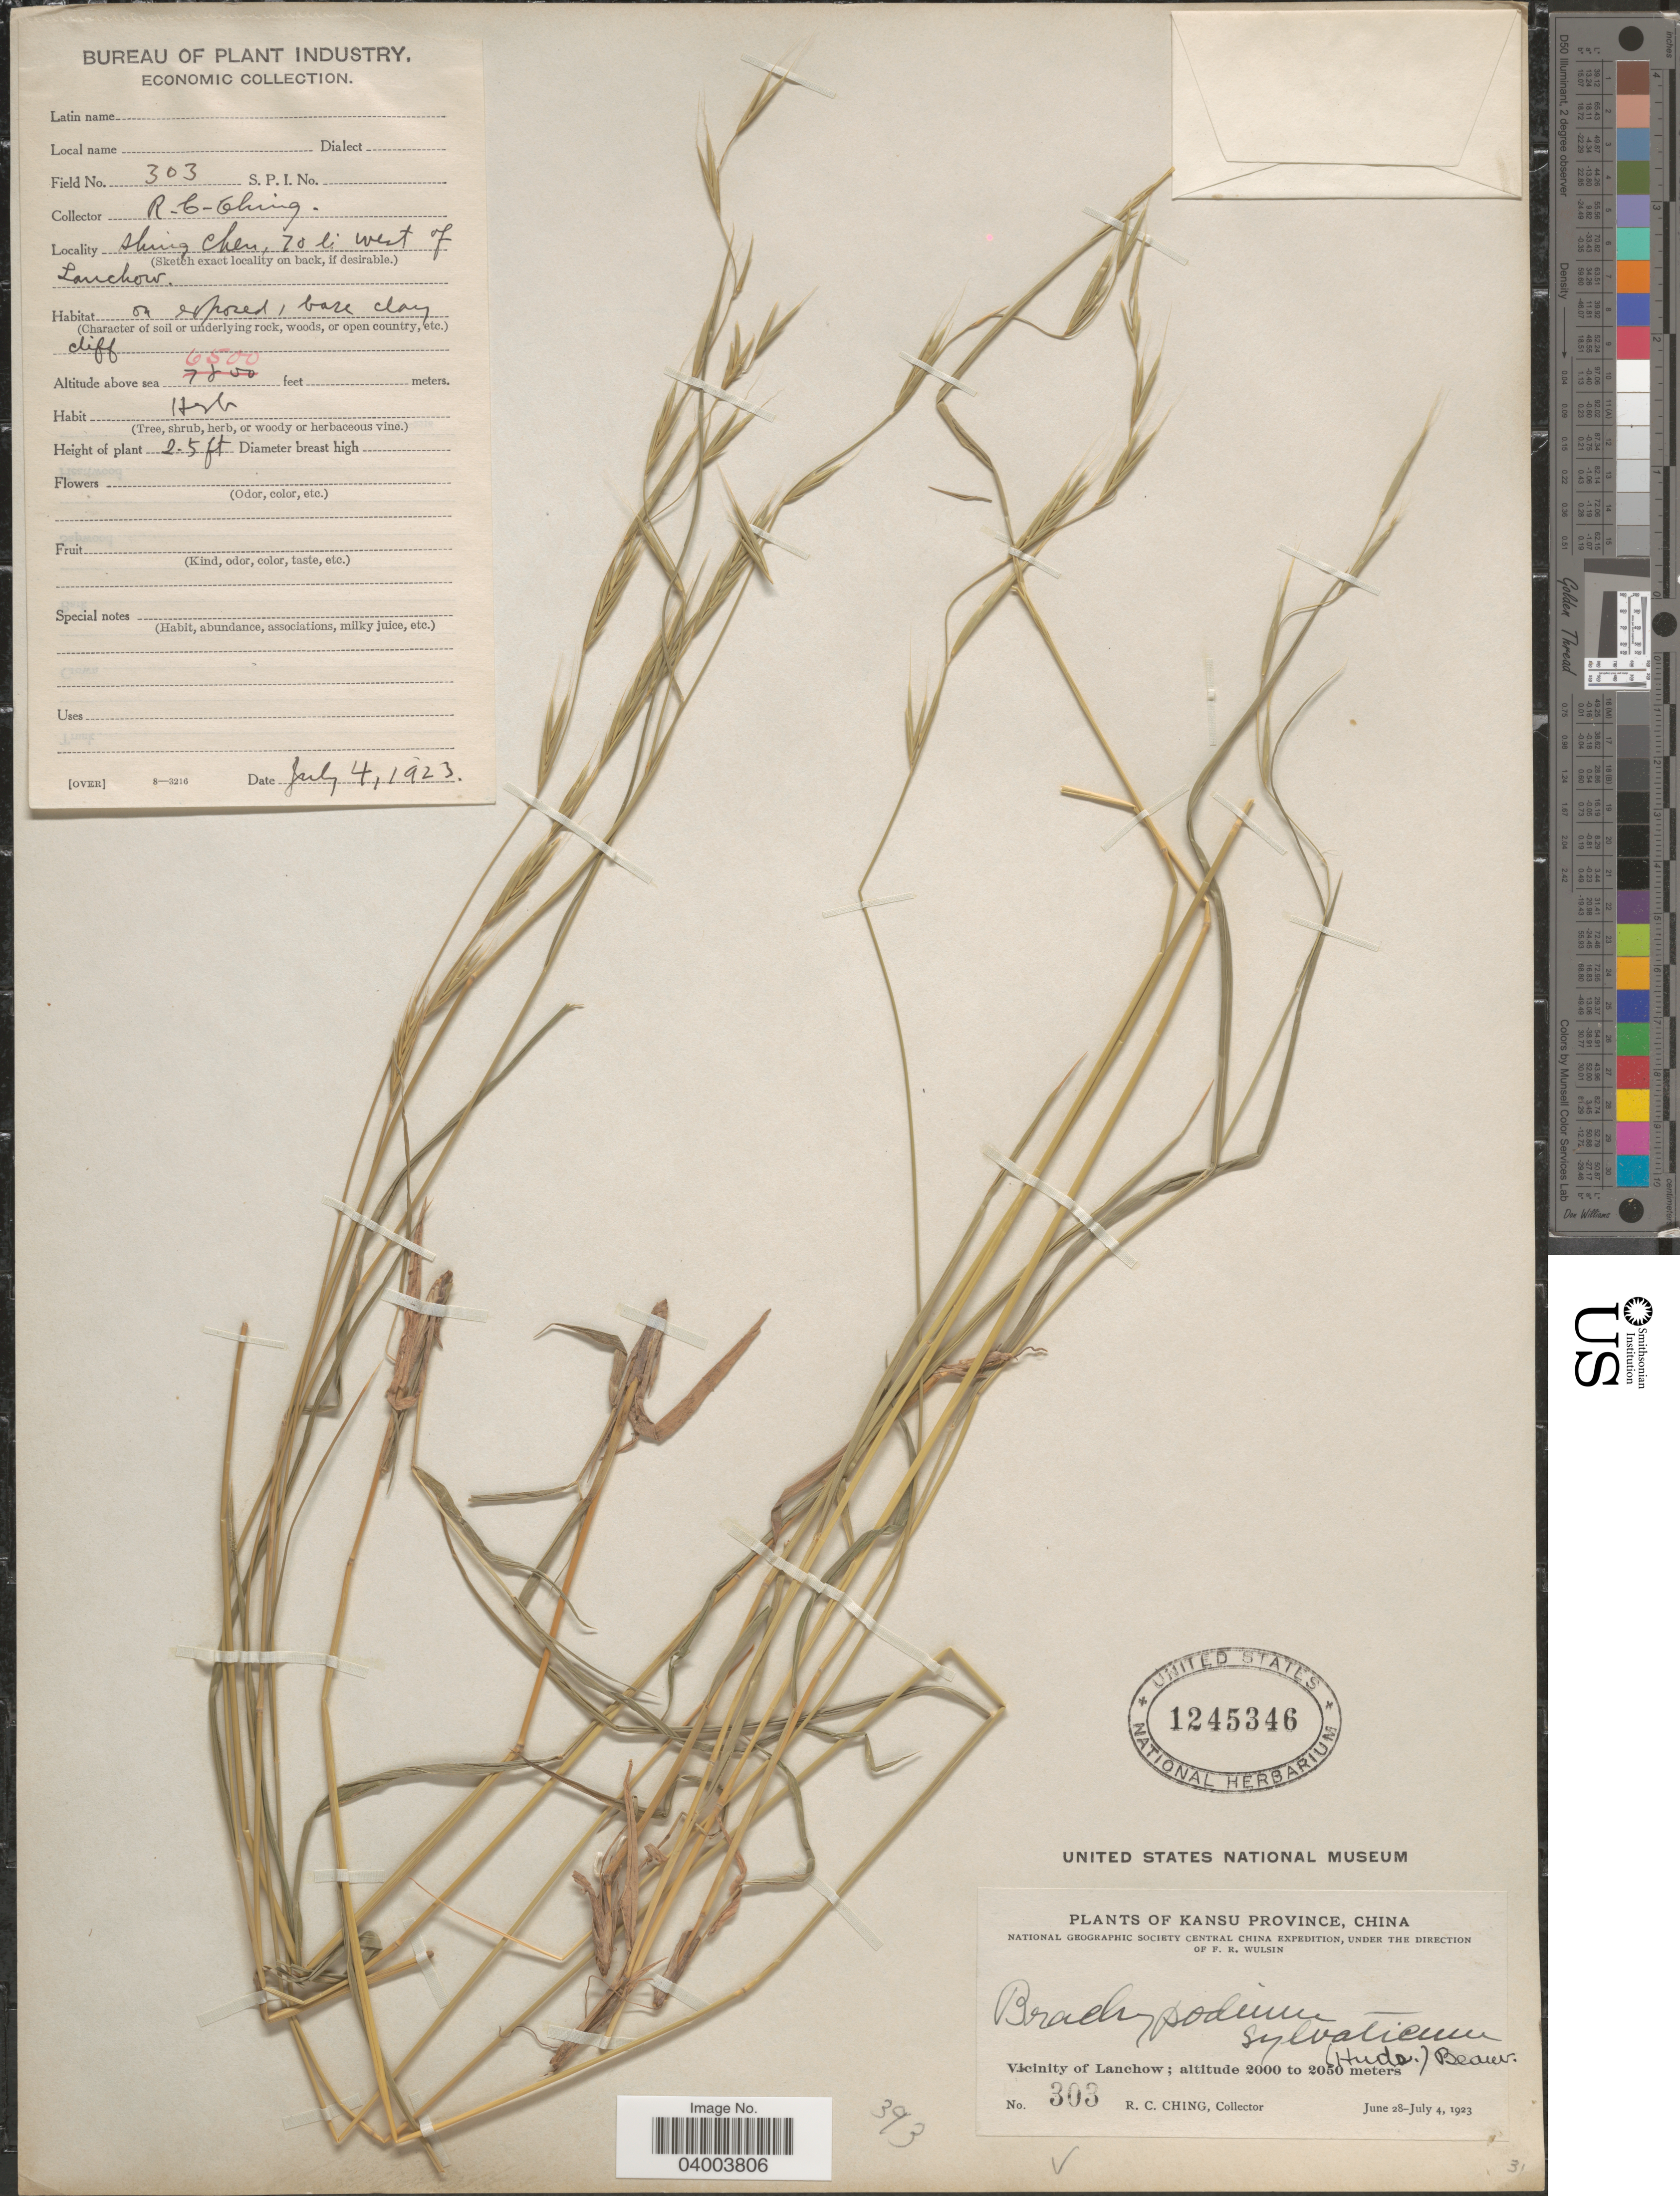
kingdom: Plantae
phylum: Tracheophyta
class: Liliopsida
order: Poales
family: Poaceae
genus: Brachypodium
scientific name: Brachypodium sylvaticum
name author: (Huds.) P. Beauv.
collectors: R. C. Ching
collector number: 303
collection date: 1923-07-04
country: China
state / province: Gansu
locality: Kansu Province. Vicinity of Lanchow. Shing Chen, 70 li west of Lanchow.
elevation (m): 1981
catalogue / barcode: US 1245346